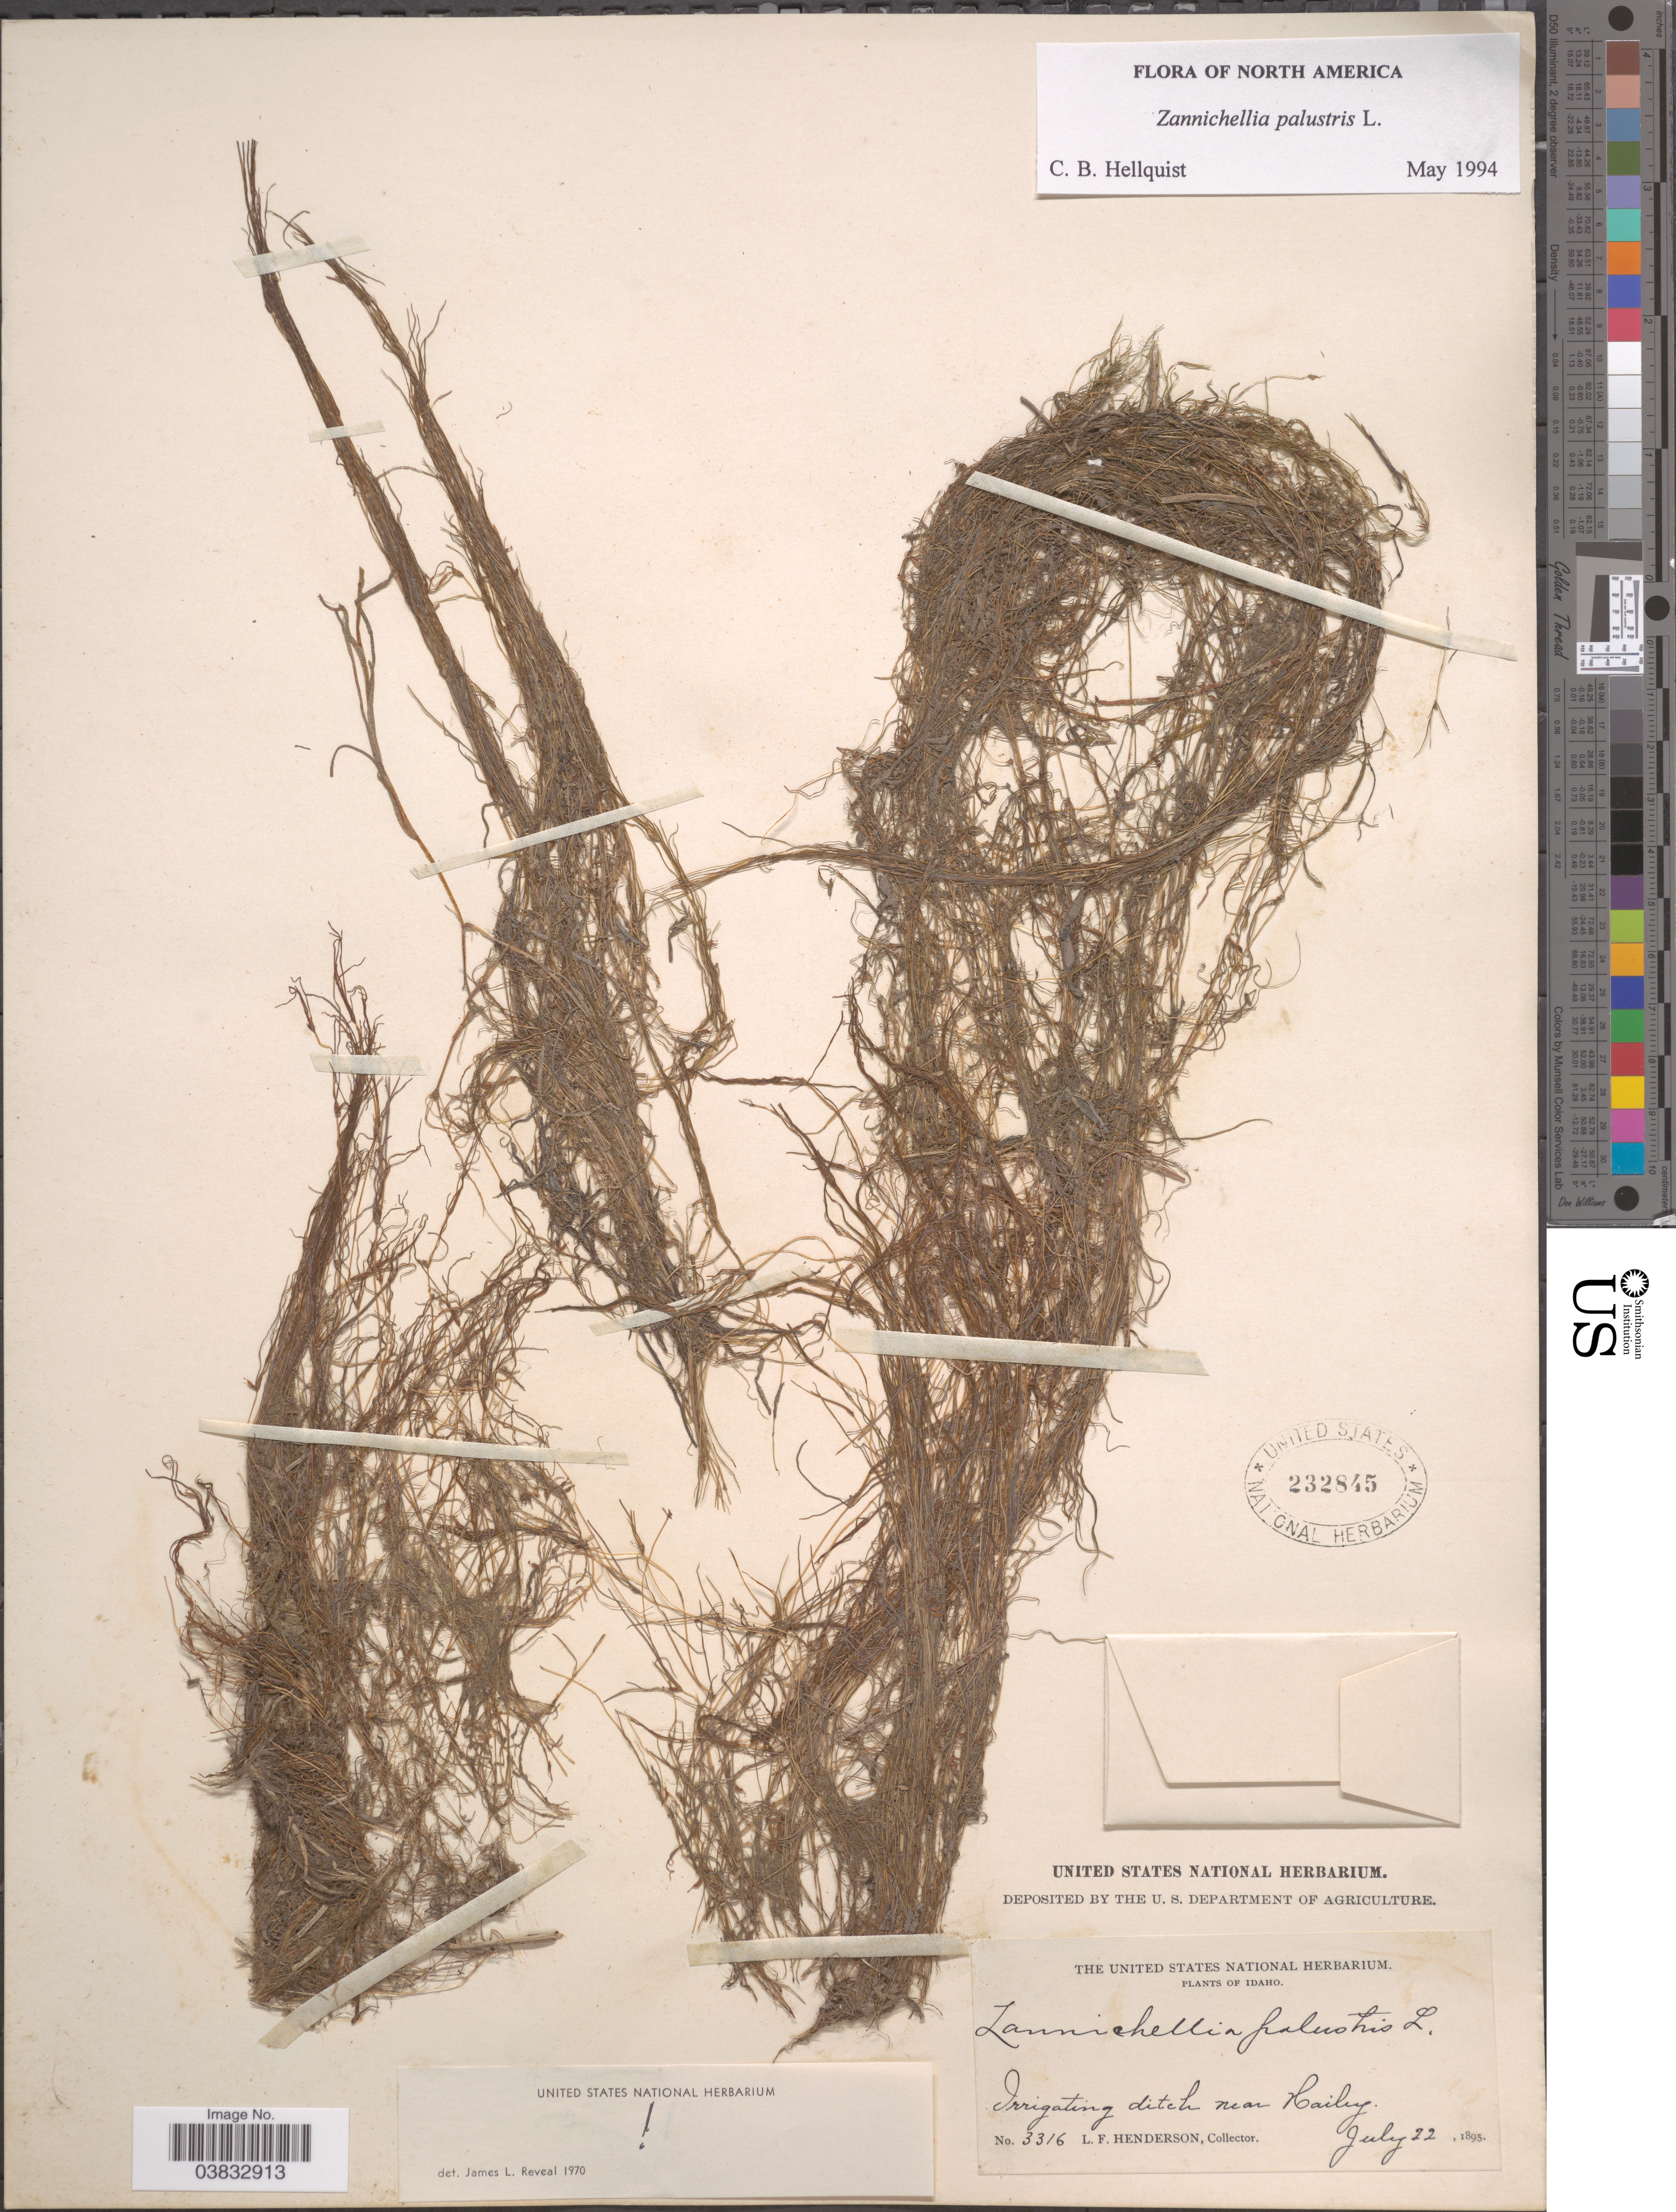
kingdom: Plantae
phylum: Tracheophyta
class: Liliopsida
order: Alismatales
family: Potamogetonaceae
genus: Zannichellia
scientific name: Zannichellia palustris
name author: L.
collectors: L. Henderson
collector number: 3316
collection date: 1895-07-22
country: United States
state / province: Idaho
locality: Irrigating ditch near Hailey.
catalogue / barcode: US 232845